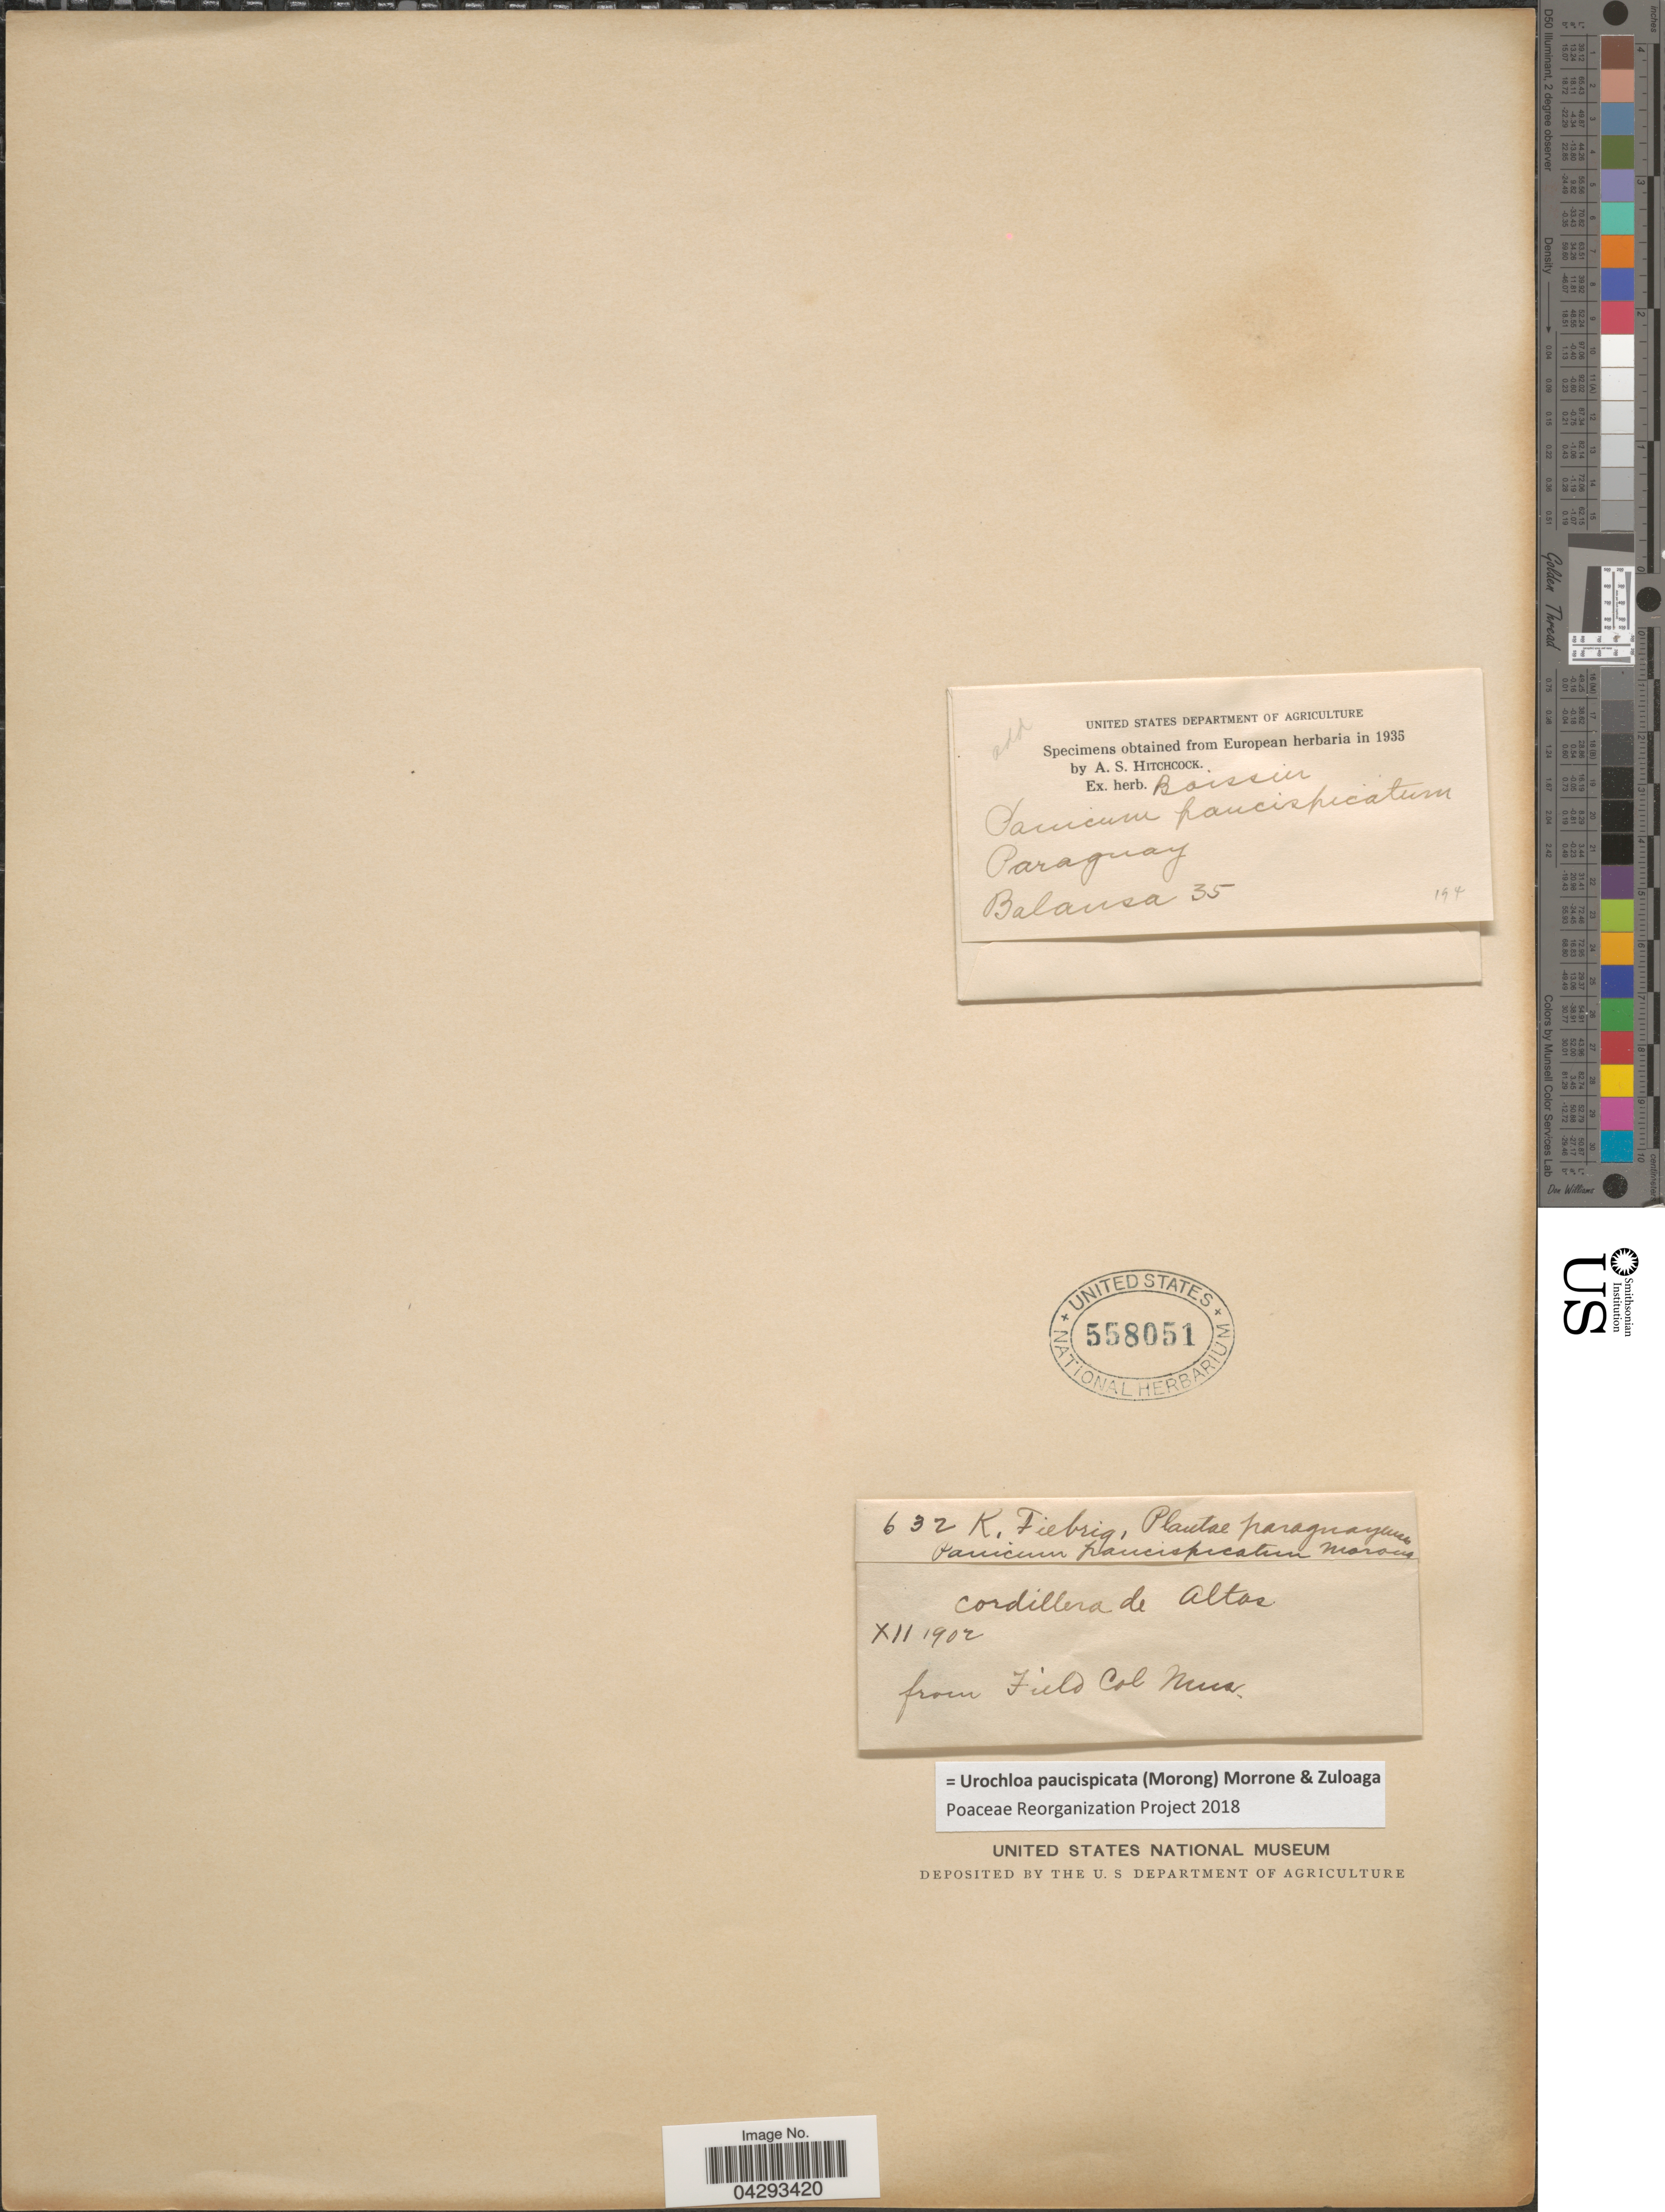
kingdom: Plantae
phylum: Tracheophyta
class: Liliopsida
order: Poales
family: Poaceae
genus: Urochloa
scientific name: Urochloa paucispicata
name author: (Morong) Morrone & Zuloaga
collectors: K. Fiebrig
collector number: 632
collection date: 1902-12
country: Paraguay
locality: Cordillera de Altas.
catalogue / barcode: US 558051-2